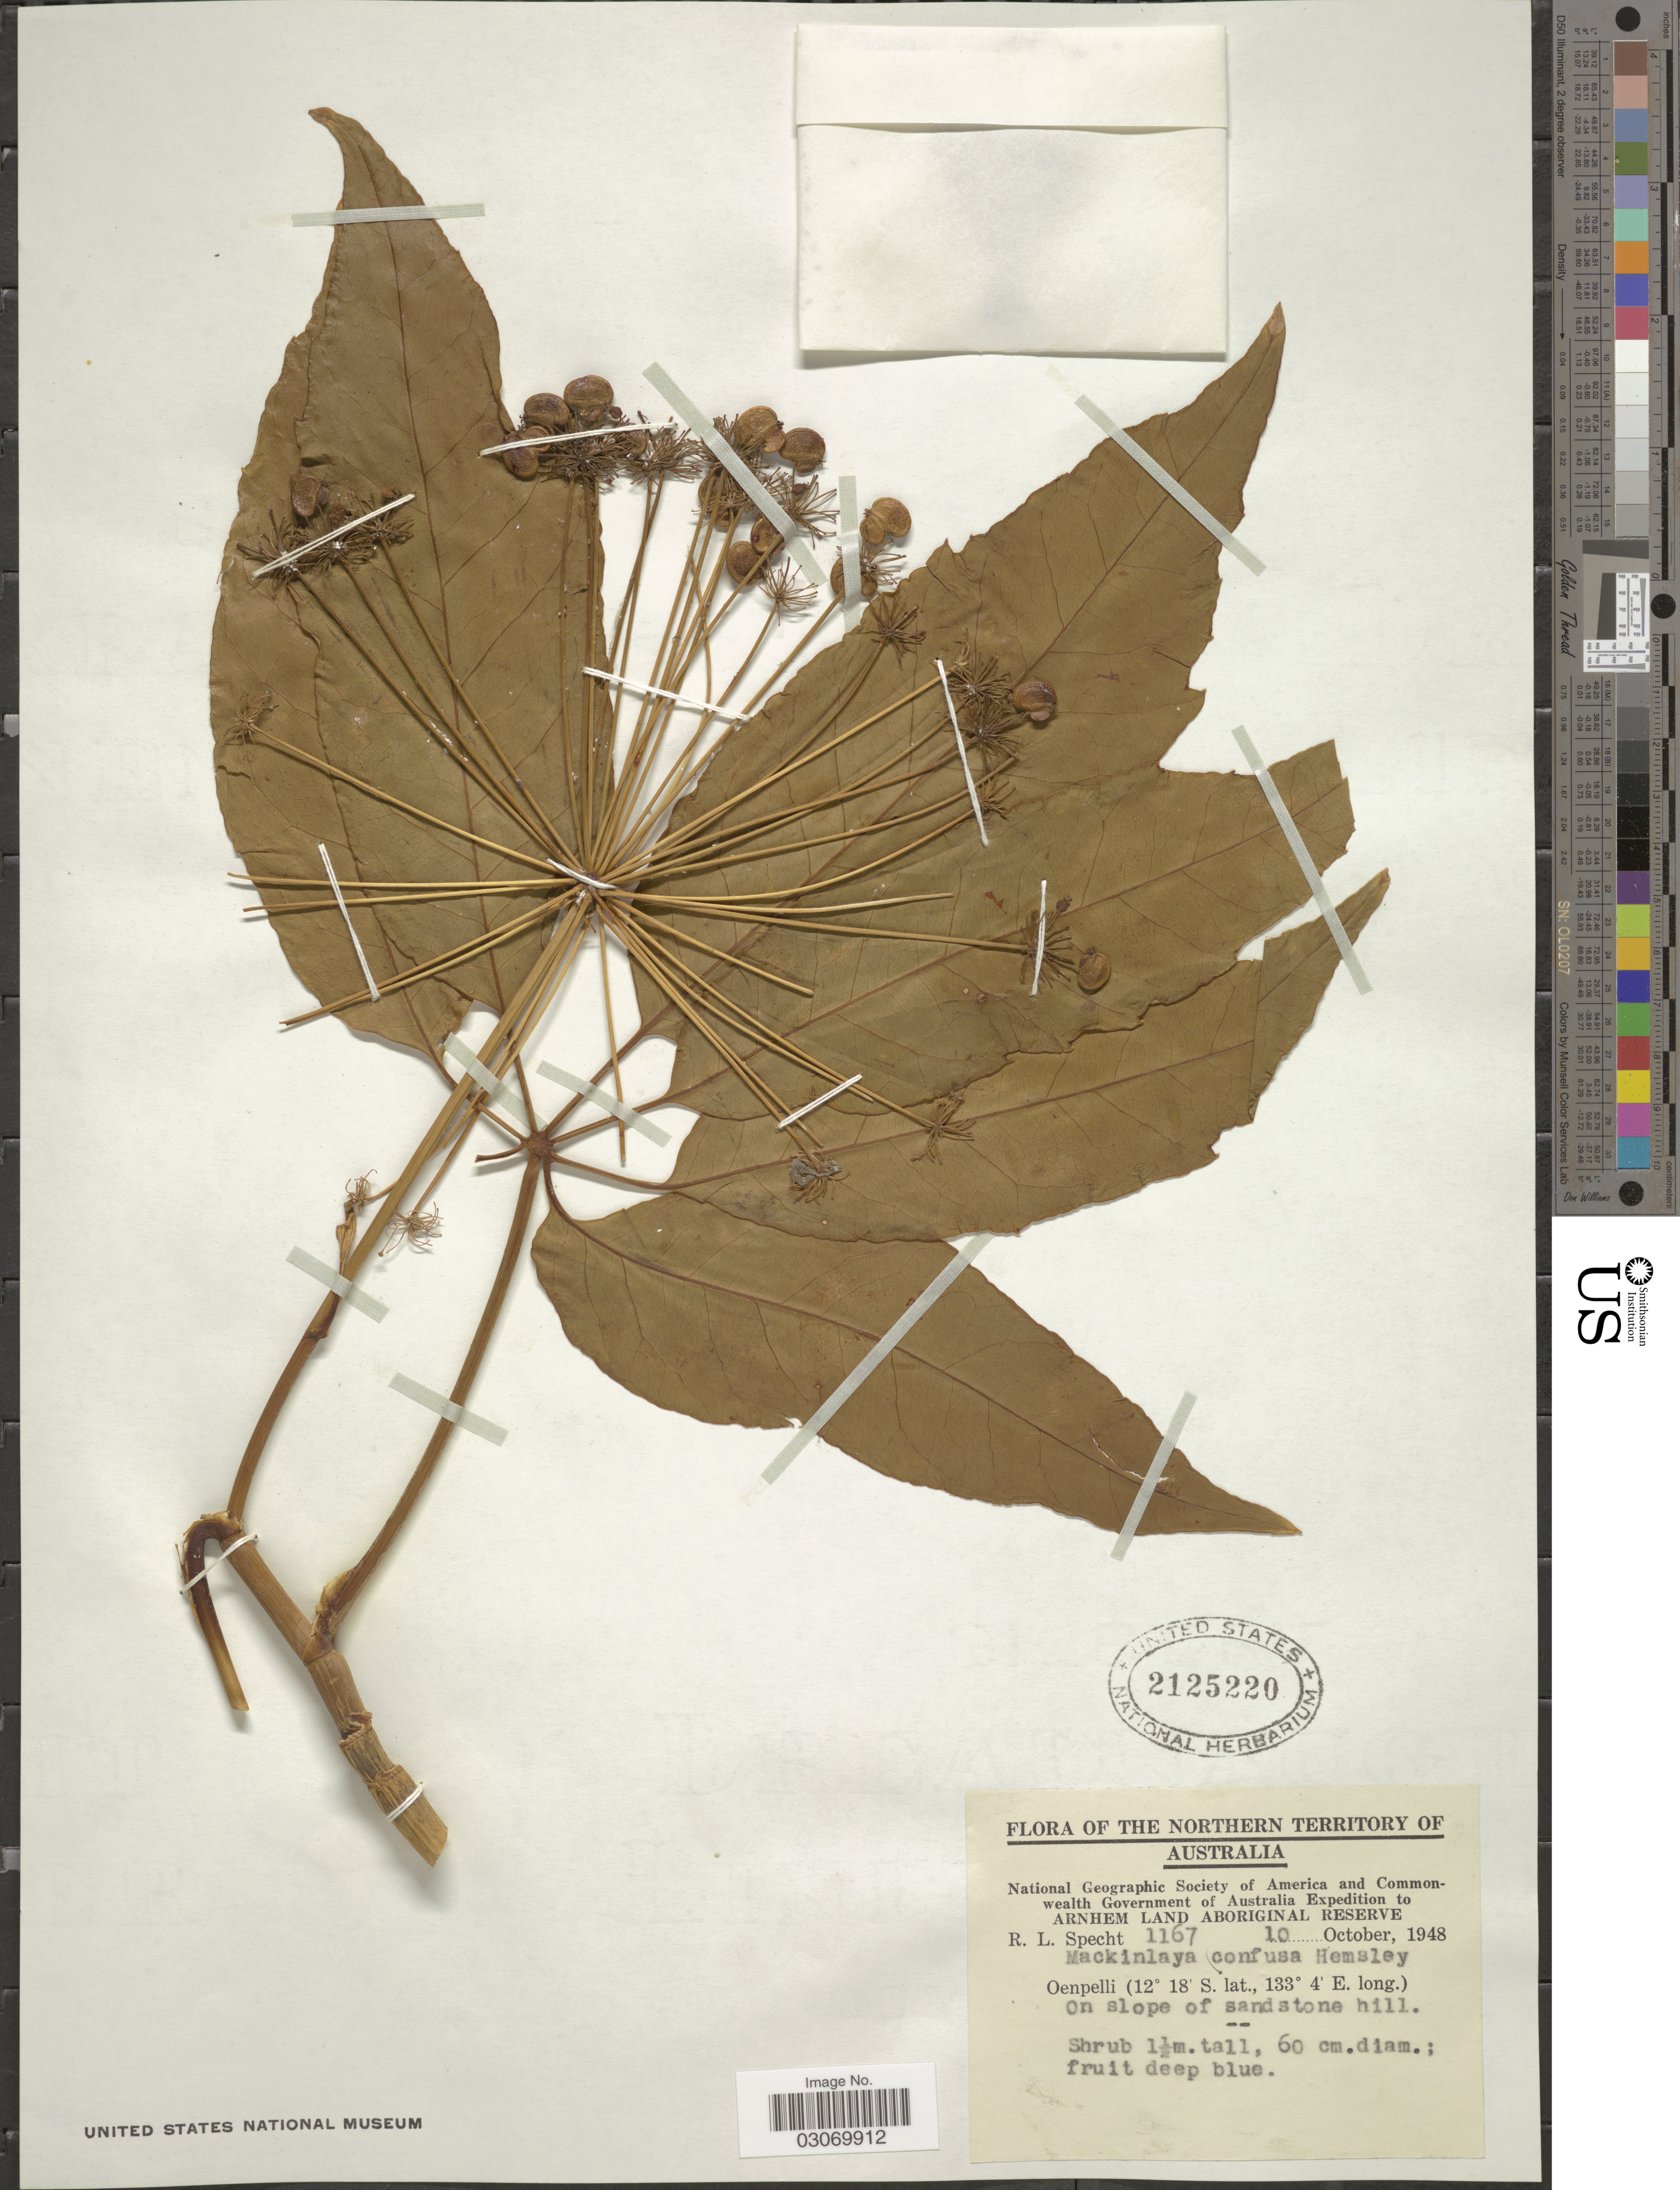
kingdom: Plantae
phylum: Tracheophyta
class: Magnoliopsida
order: Apiales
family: Apiaceae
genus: Mackinlaya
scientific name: Mackinlaya confusa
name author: Hemsl.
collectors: R. L. Specht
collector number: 1167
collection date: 1948-10-10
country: Australia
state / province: Northern Territory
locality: The Northern Territory of Australia, Oenpelli, On slope of sandstone hill.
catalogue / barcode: US 2115220